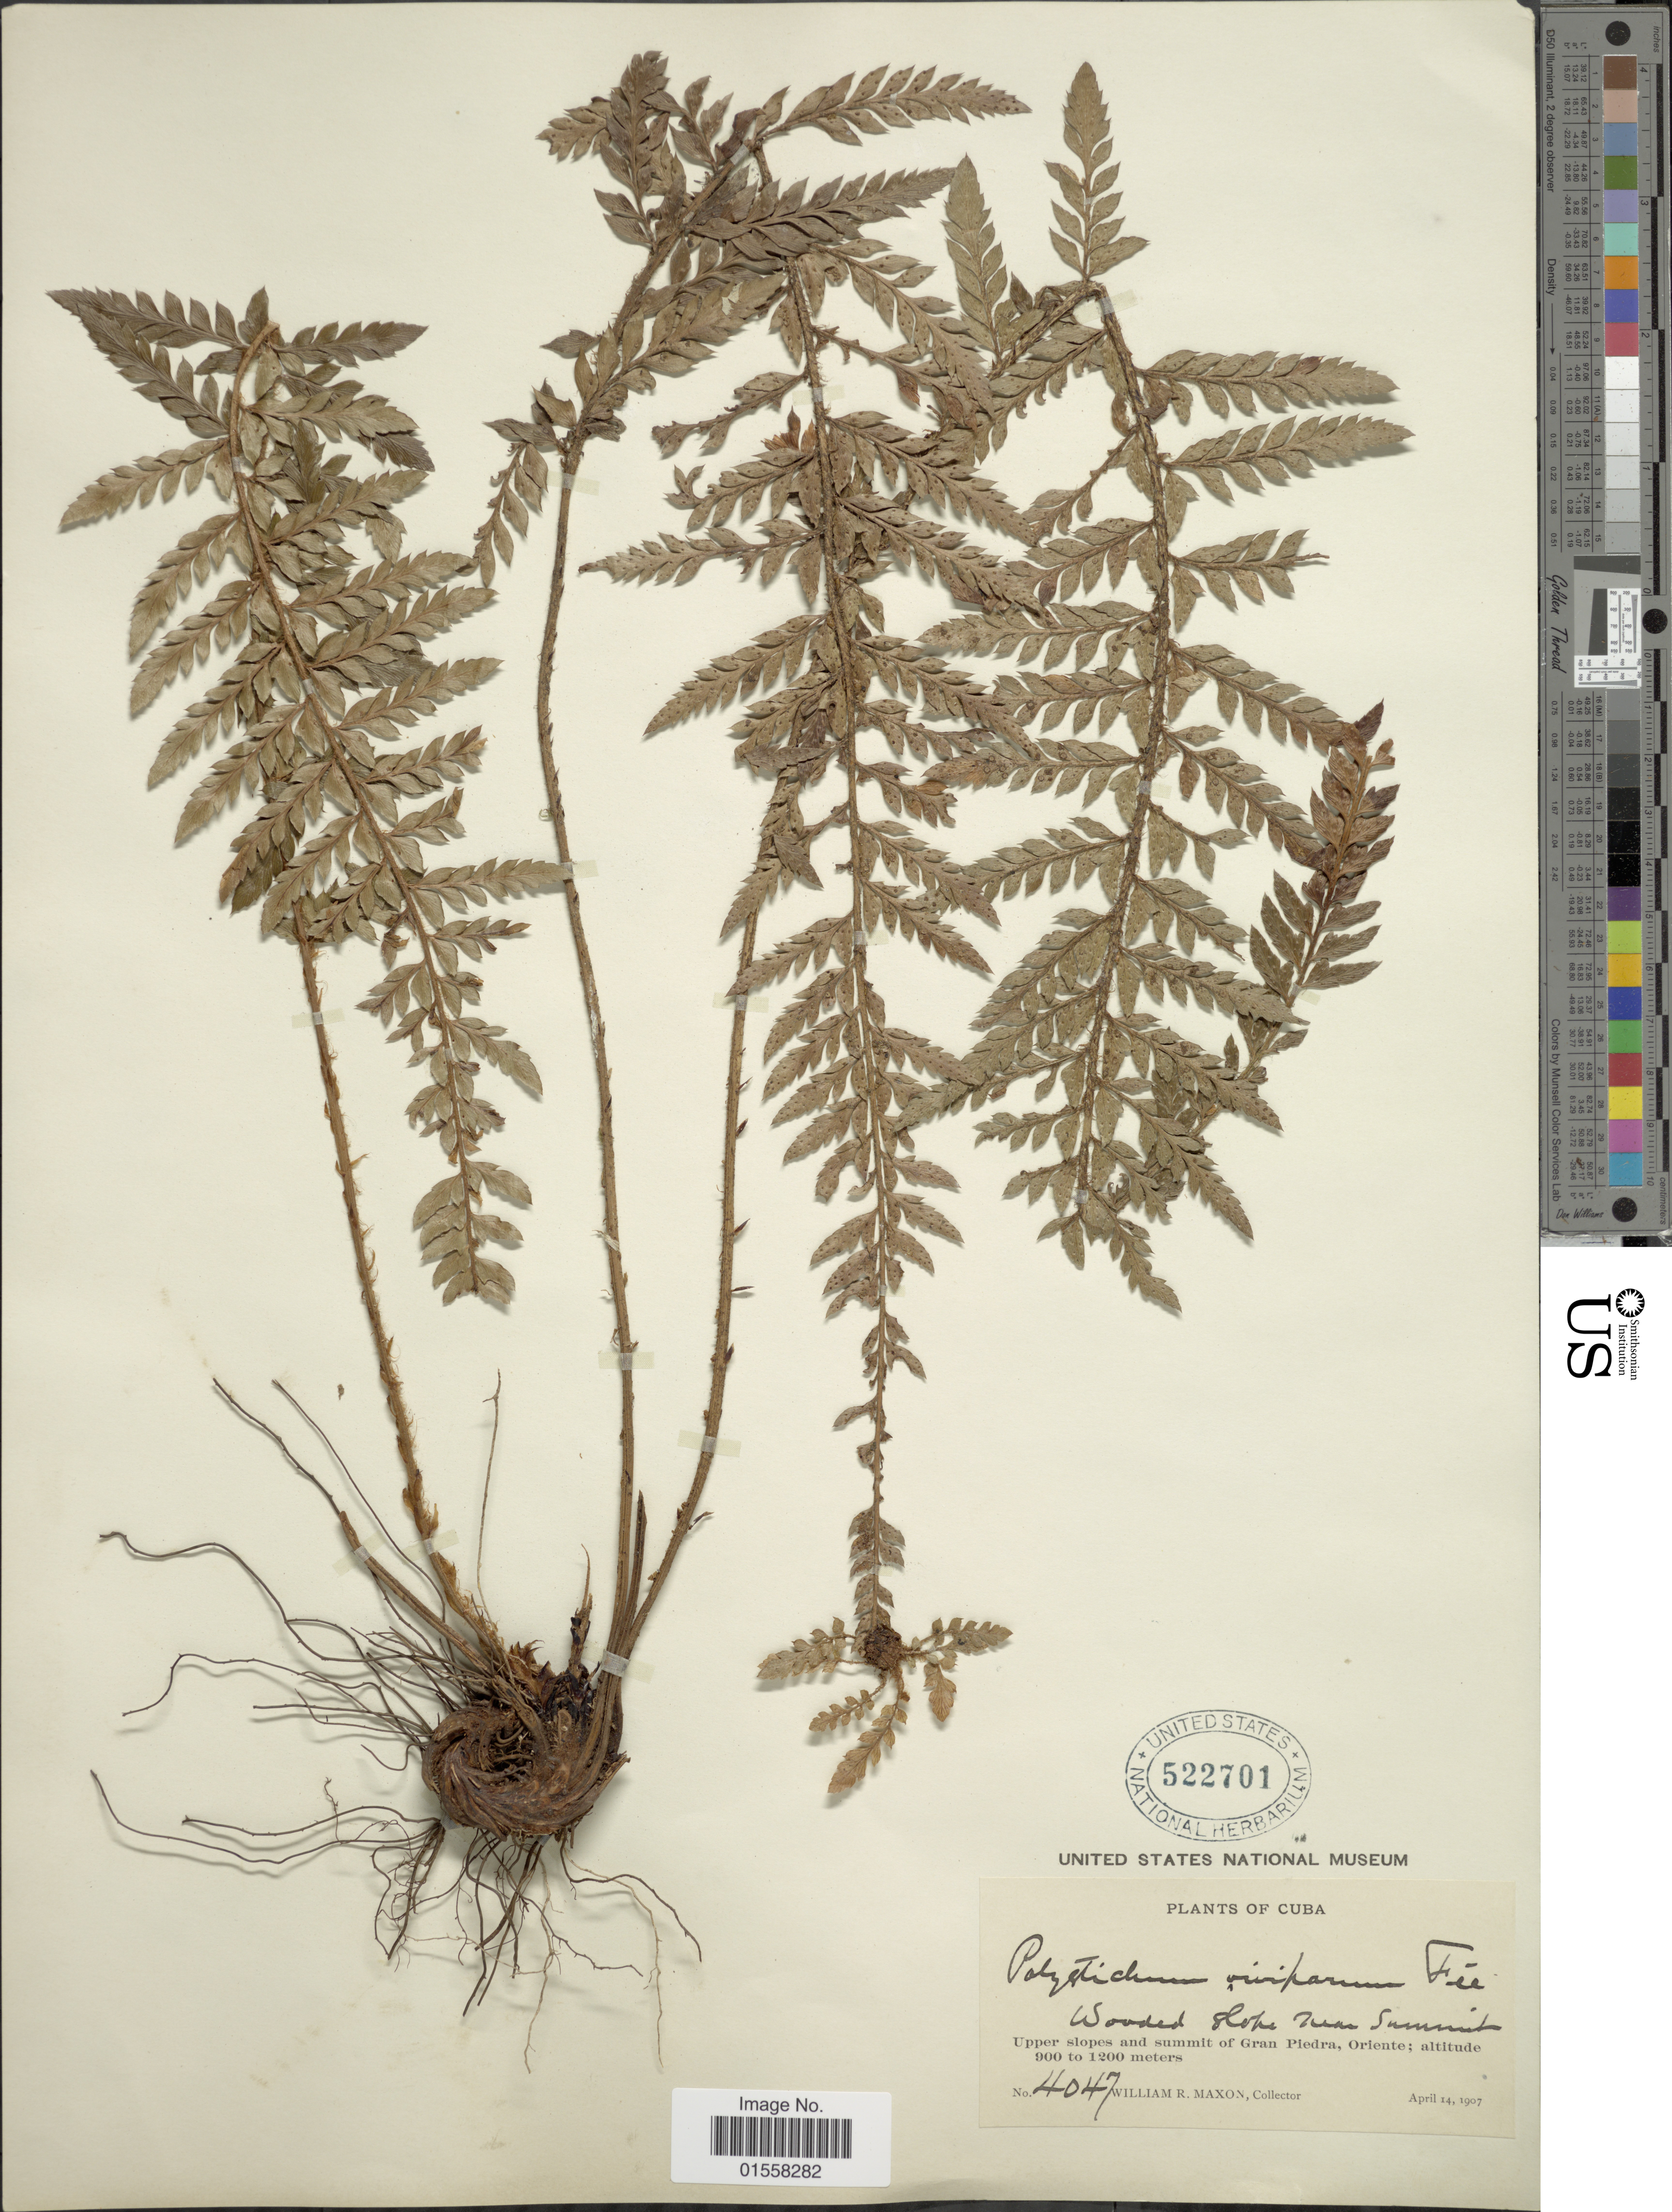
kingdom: Plantae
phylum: Tracheophyta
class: Polypodiopsida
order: Polypodiales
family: Dryopteridaceae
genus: Polystichum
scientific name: Polystichum viviparum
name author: Fée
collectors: W. R. Maxon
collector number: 4047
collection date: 1907-04-14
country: Cuba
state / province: Oriente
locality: Wooded slope near summit., Cuba. Upper slope and summit of Gran Piedra, Oriente.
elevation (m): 900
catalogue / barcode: US 522703